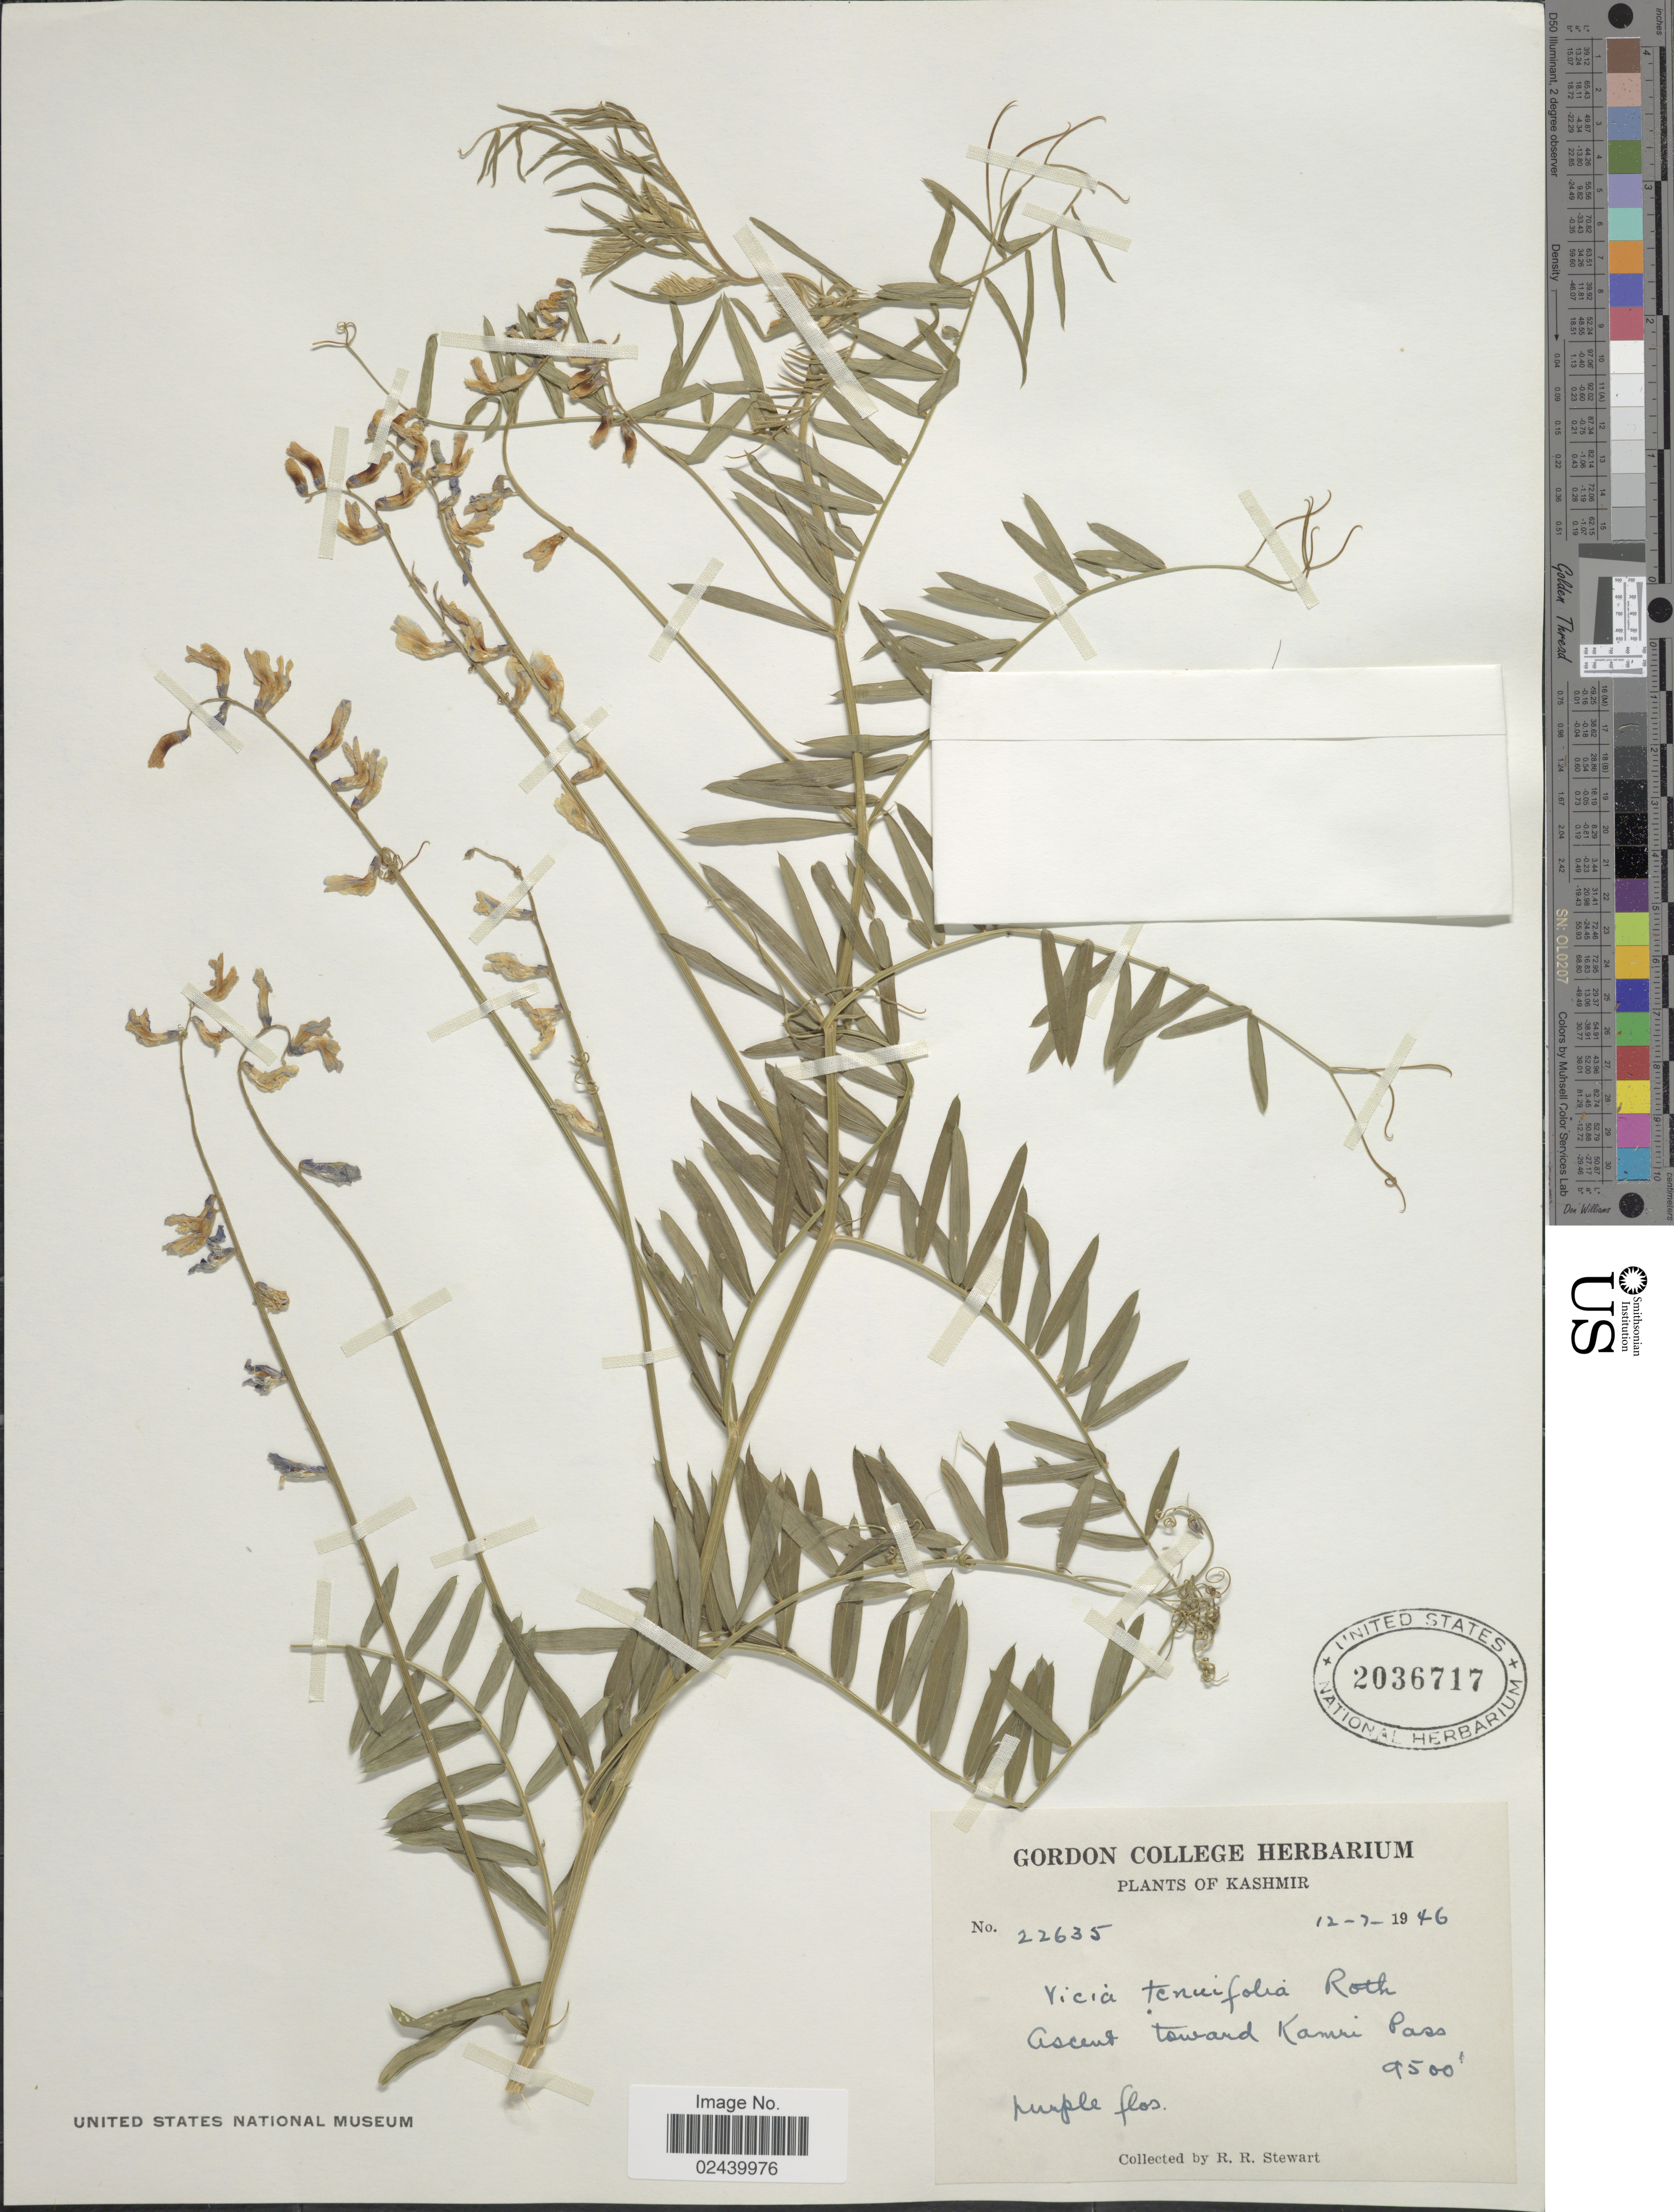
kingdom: Plantae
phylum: Tracheophyta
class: Magnoliopsida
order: Fabales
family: Fabaceae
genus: Vicia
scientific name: Vicia tenuifolia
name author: Ten.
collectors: R. R. Stewart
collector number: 22635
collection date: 1946-07-12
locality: Kashmir, ascent toward Kamri Pass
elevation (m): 2896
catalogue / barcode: US 2036717